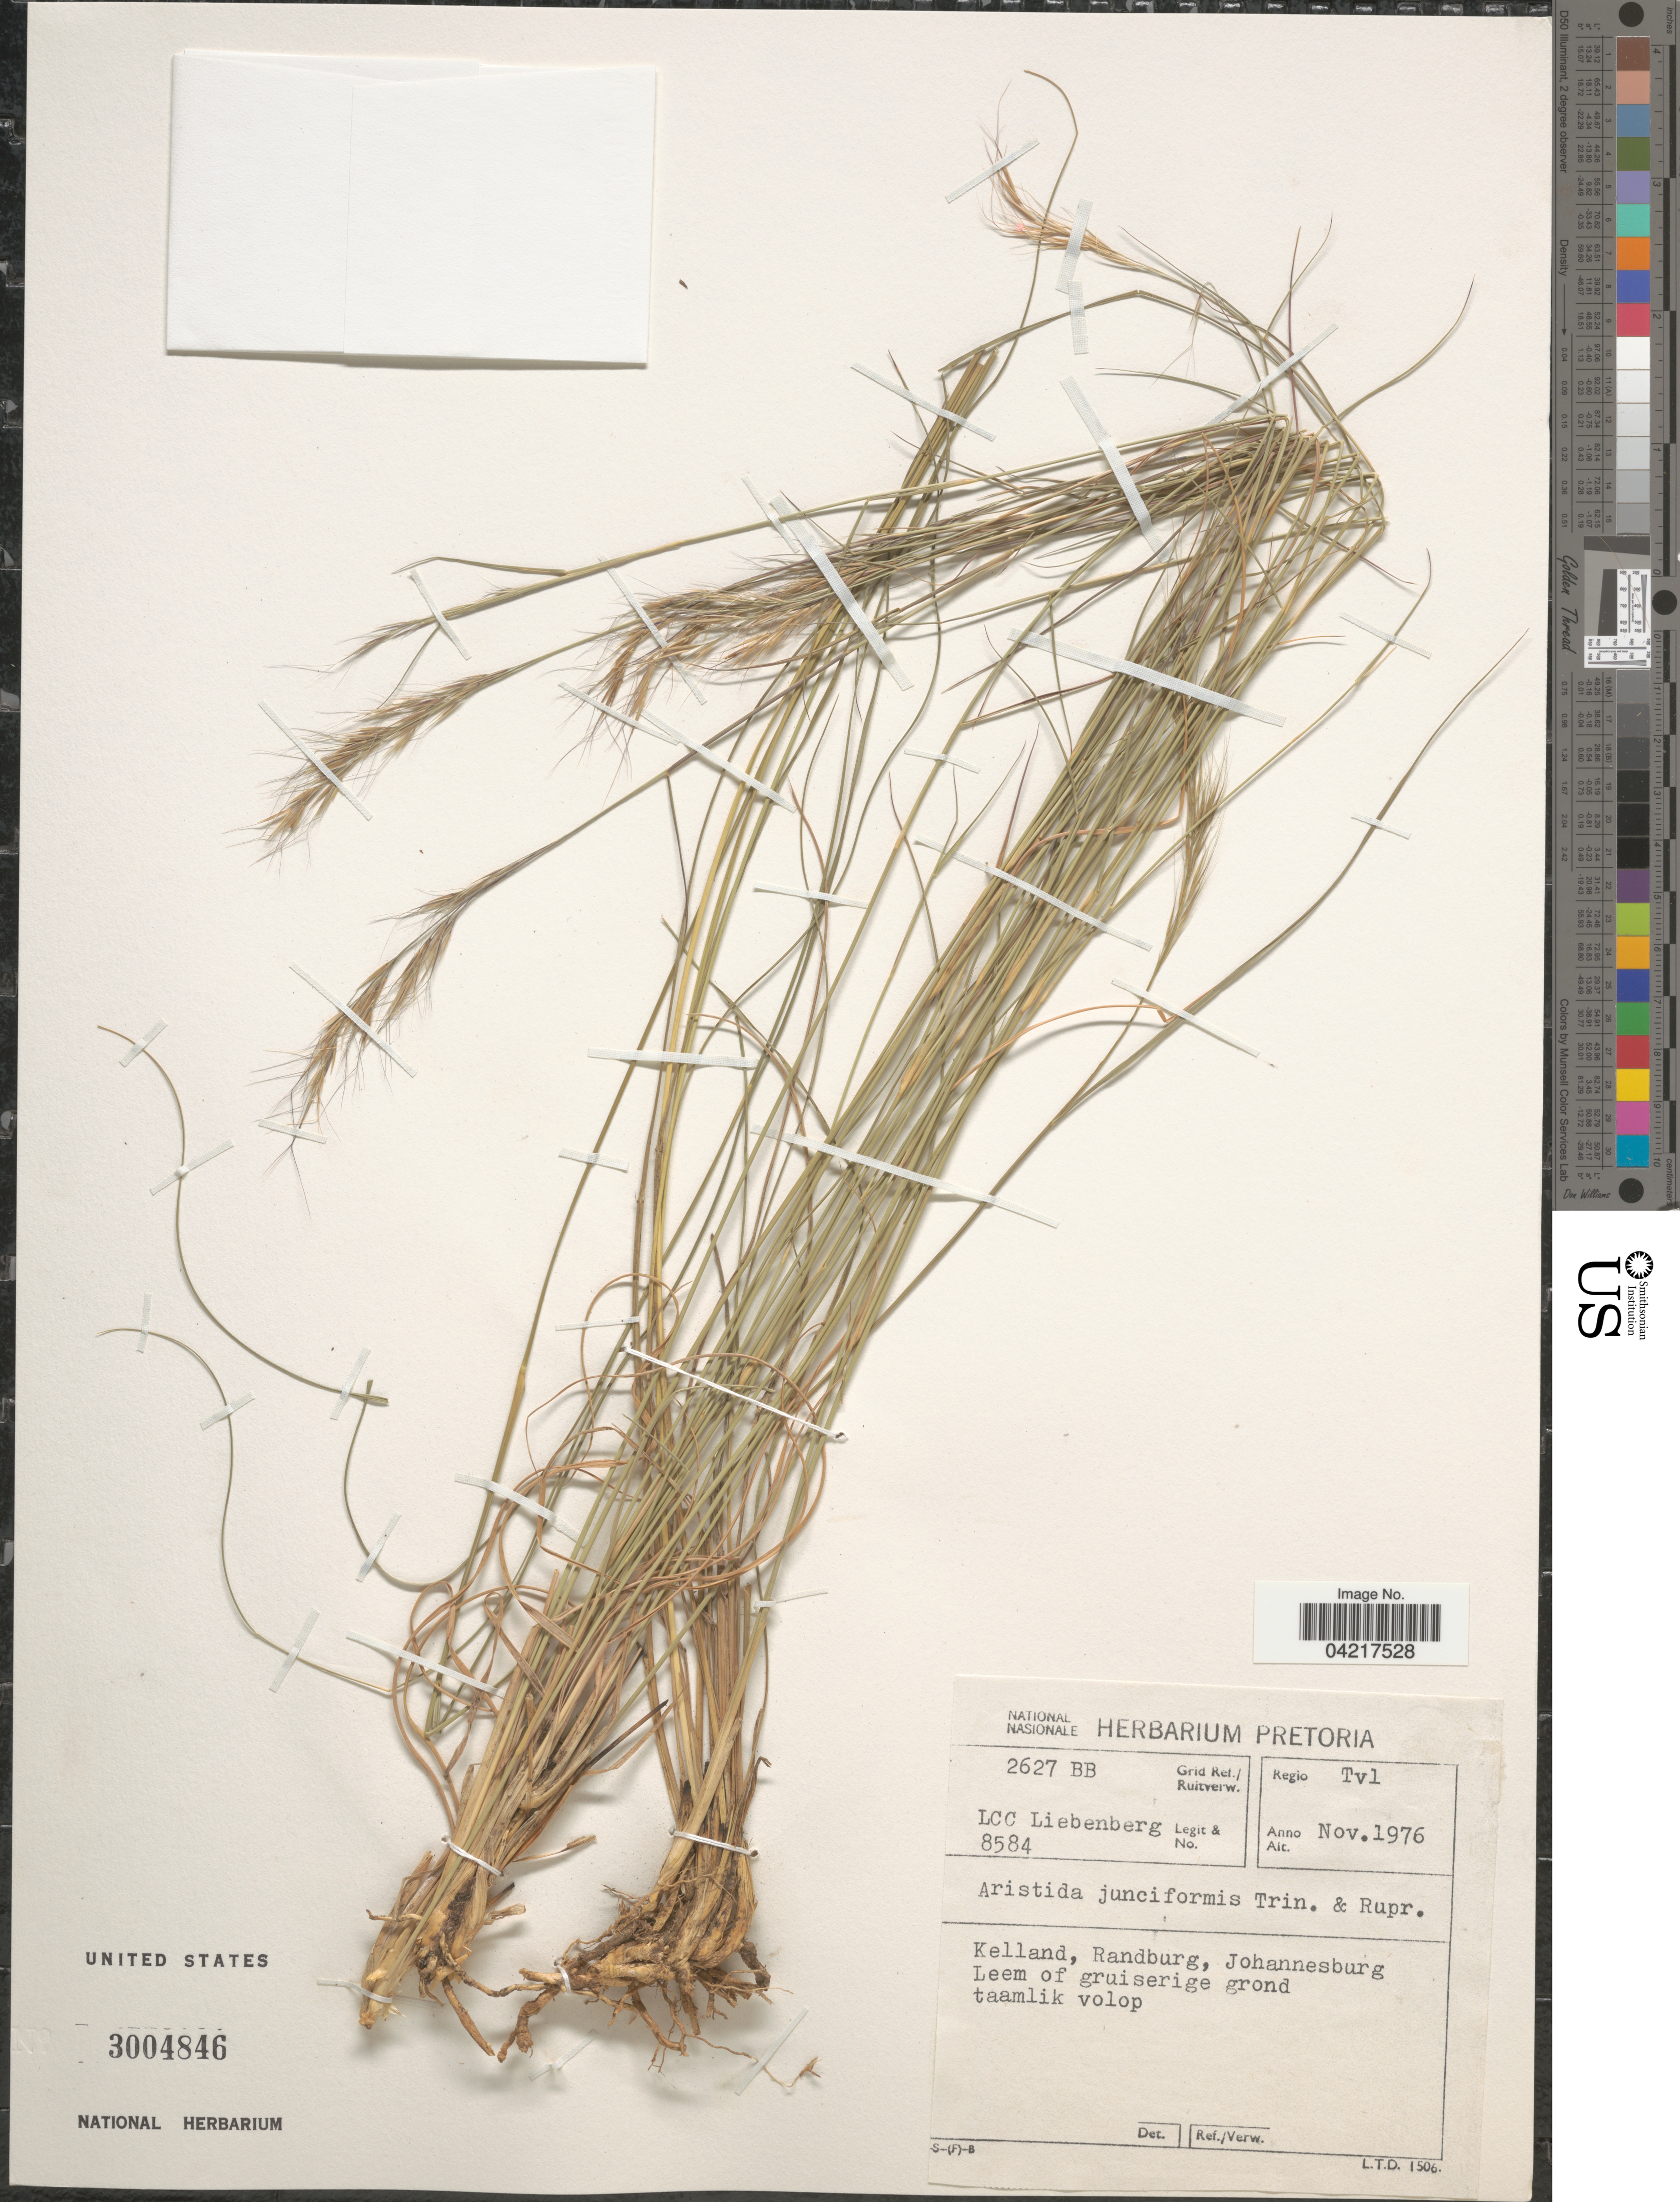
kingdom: Plantae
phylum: Tracheophyta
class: Liliopsida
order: Poales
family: Poaceae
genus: Aristida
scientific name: Aristida junciformis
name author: Trin. & Rupr.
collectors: L. Liebenberg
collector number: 8584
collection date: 1976-11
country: South Africa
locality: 2627 BB Grid Ref. Regio Tvl. Kelland, Randburg, Johannesburg.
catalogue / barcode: US 3004846